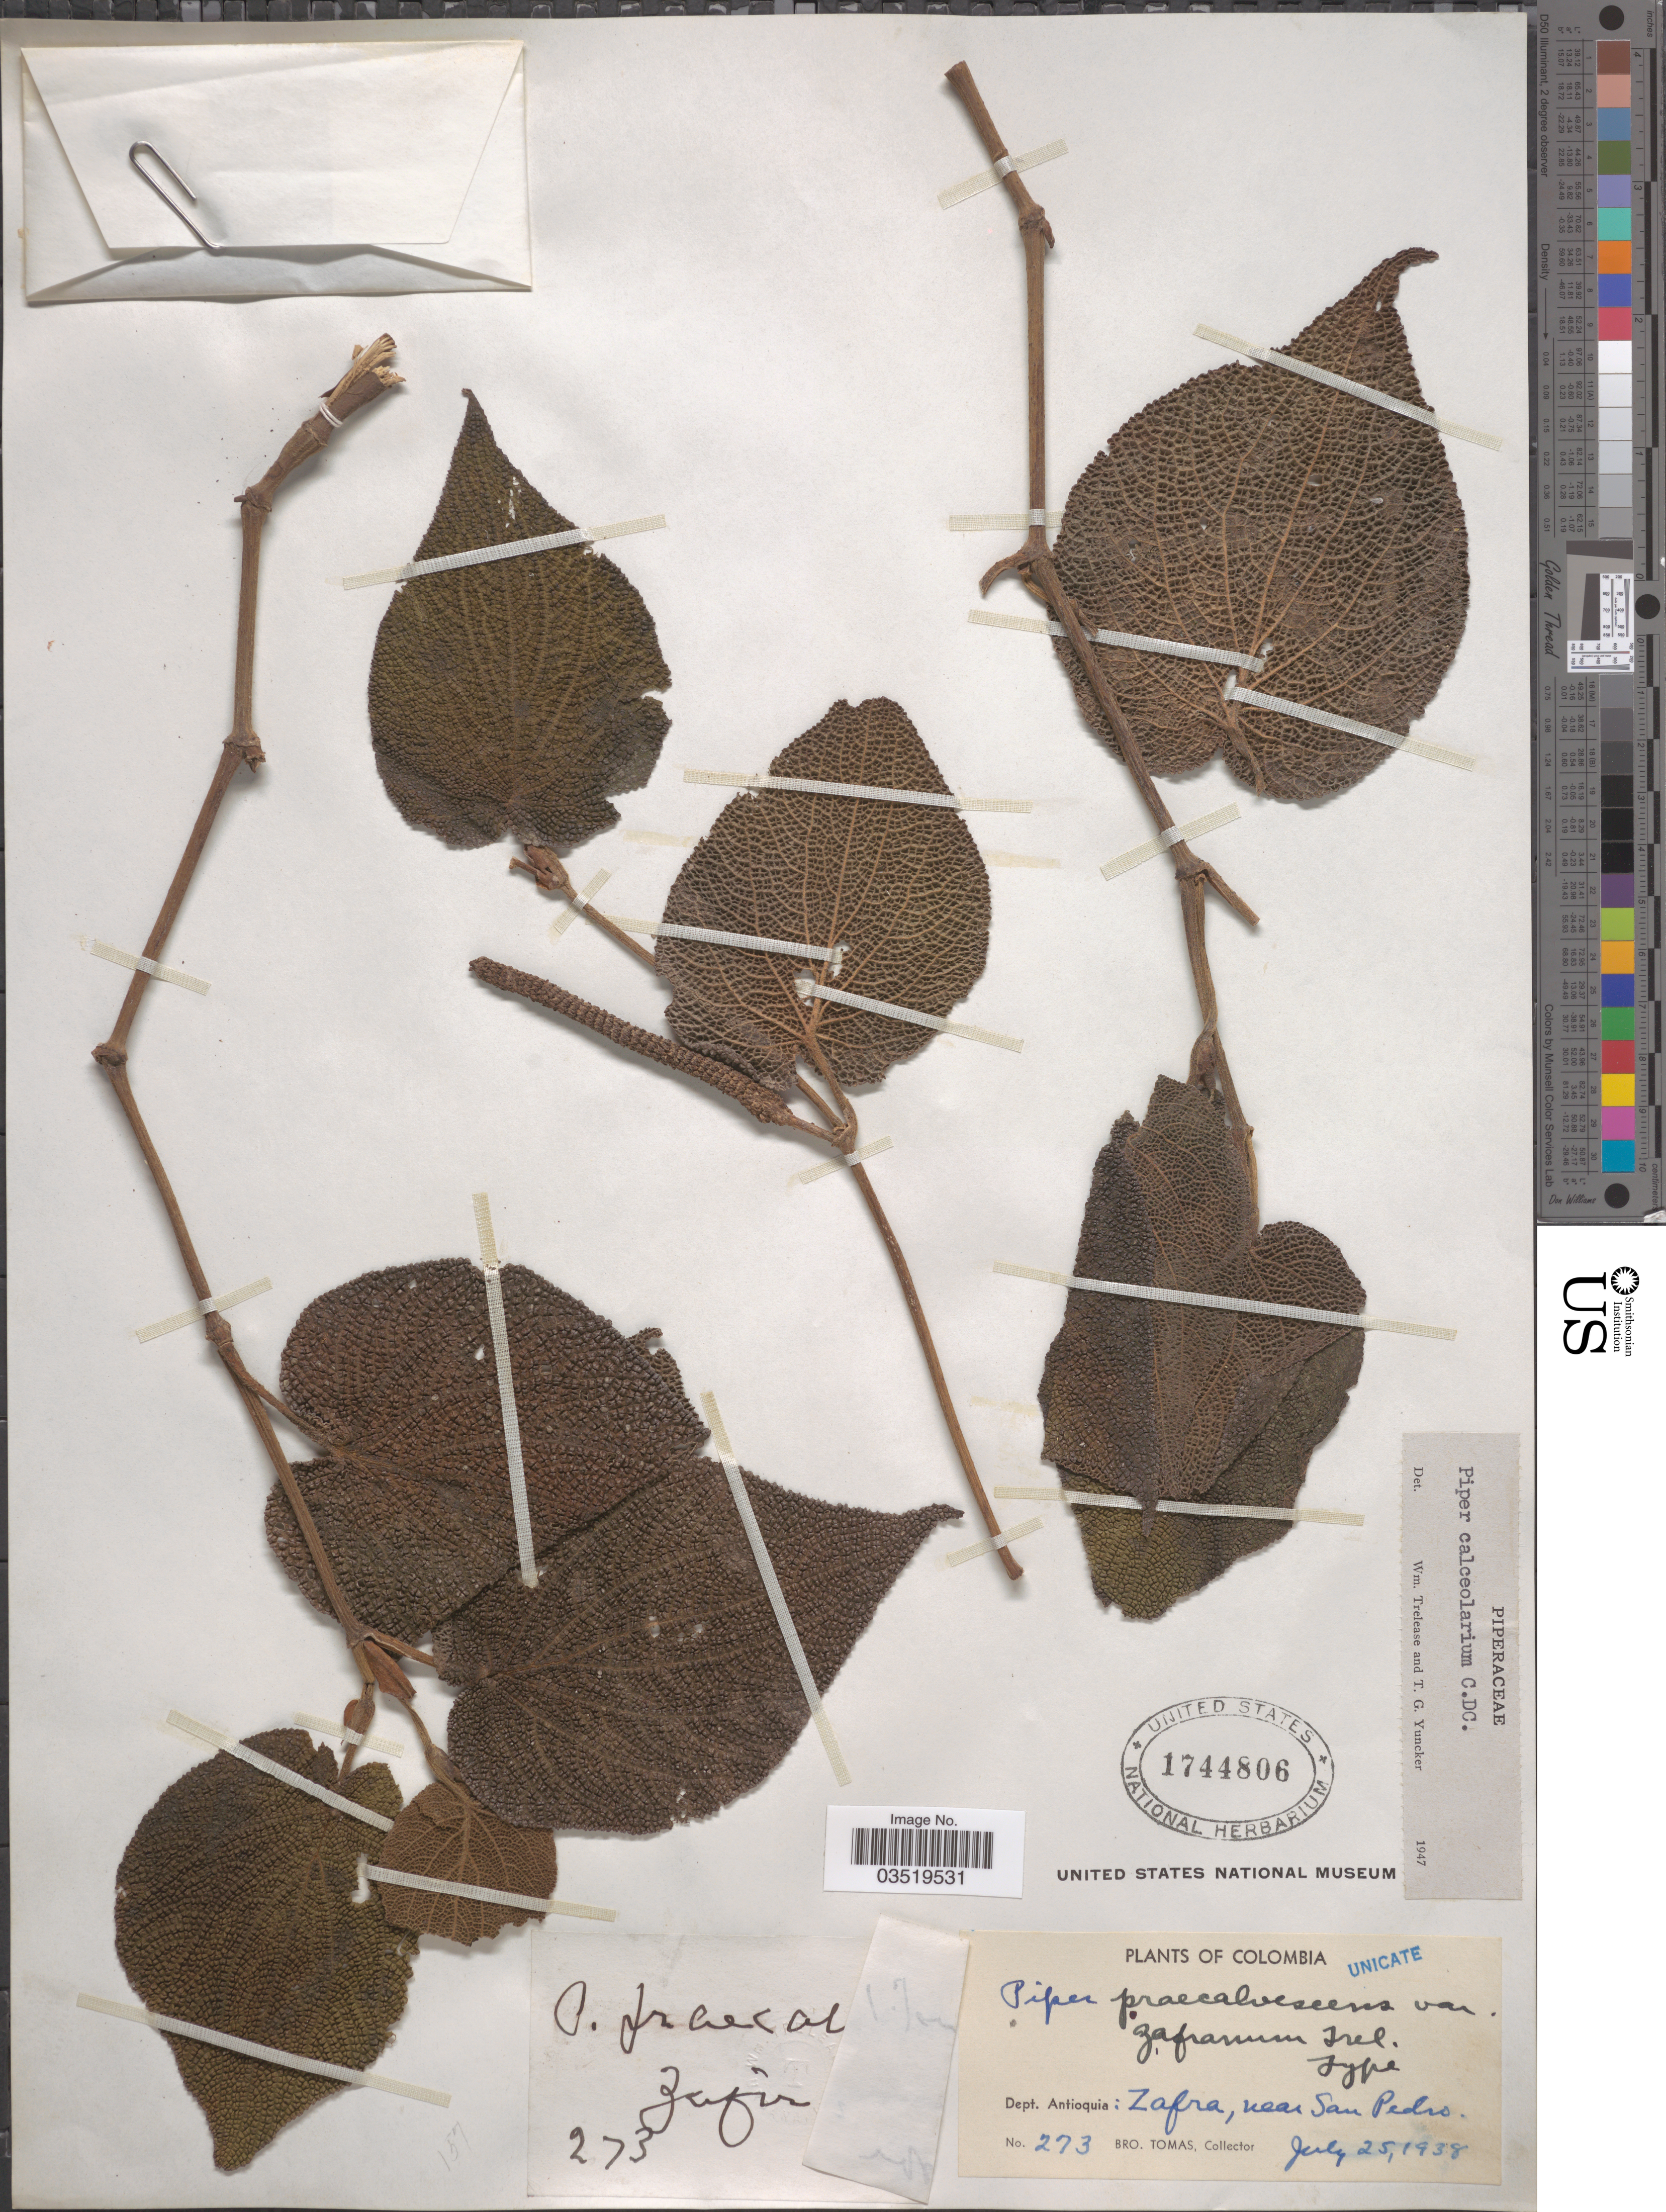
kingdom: Plantae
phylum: Tracheophyta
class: Magnoliopsida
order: Piperales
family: Piperaceae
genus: Piper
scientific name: Piper calceolarium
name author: C. DC.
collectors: B. Tomas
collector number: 273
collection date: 1938-07-25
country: Colombia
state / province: Antioquia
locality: Dept. Antioquia: Zafra, near San Pedro.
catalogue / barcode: US 1744806